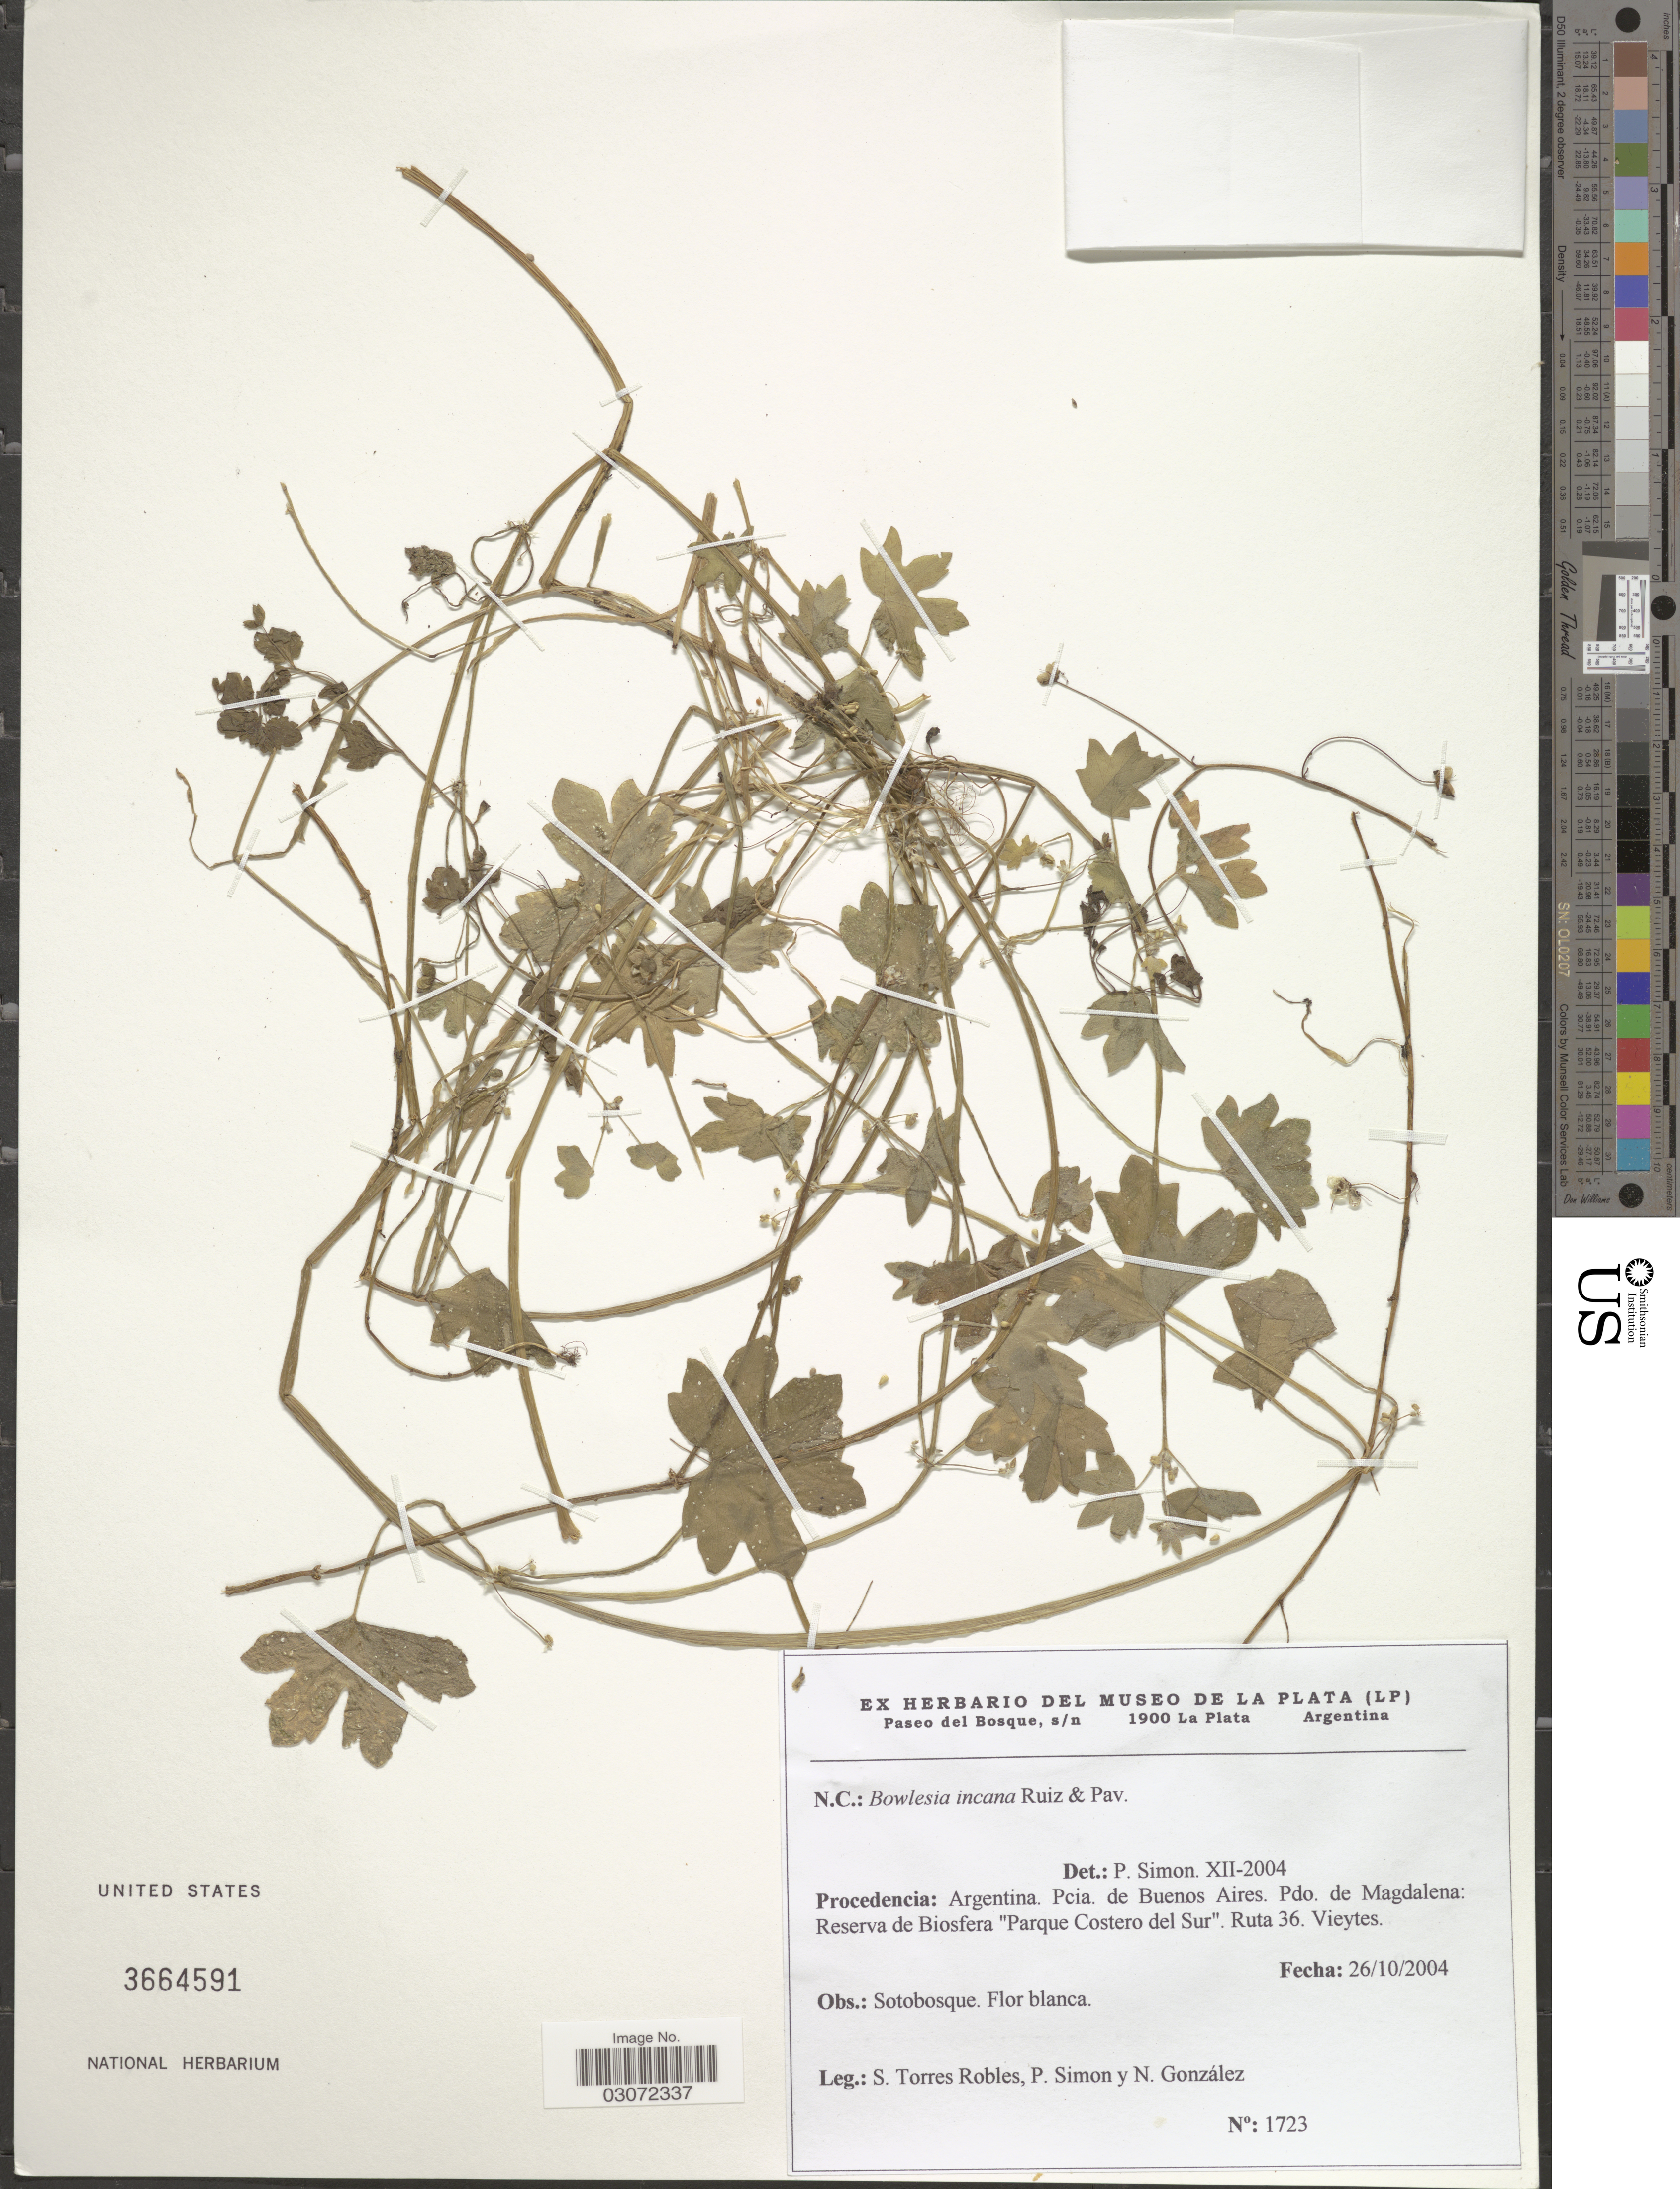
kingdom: Plantae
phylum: Tracheophyta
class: Magnoliopsida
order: Apiales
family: Apiaceae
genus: Bowlesia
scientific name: Bowlesia incana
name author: Ruiz & Pav.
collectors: S. Torres Robles, P. Simon & N. Gonzalez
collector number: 1723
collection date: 2004-10-26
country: Argentina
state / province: Buenos Aires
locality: Pcia. de Buenos Aires. Pdo. de Magdalena: Reserva de Biosfera "Parque Costero del Sur". Ruta 36. Vieytas.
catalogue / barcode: US 3664591